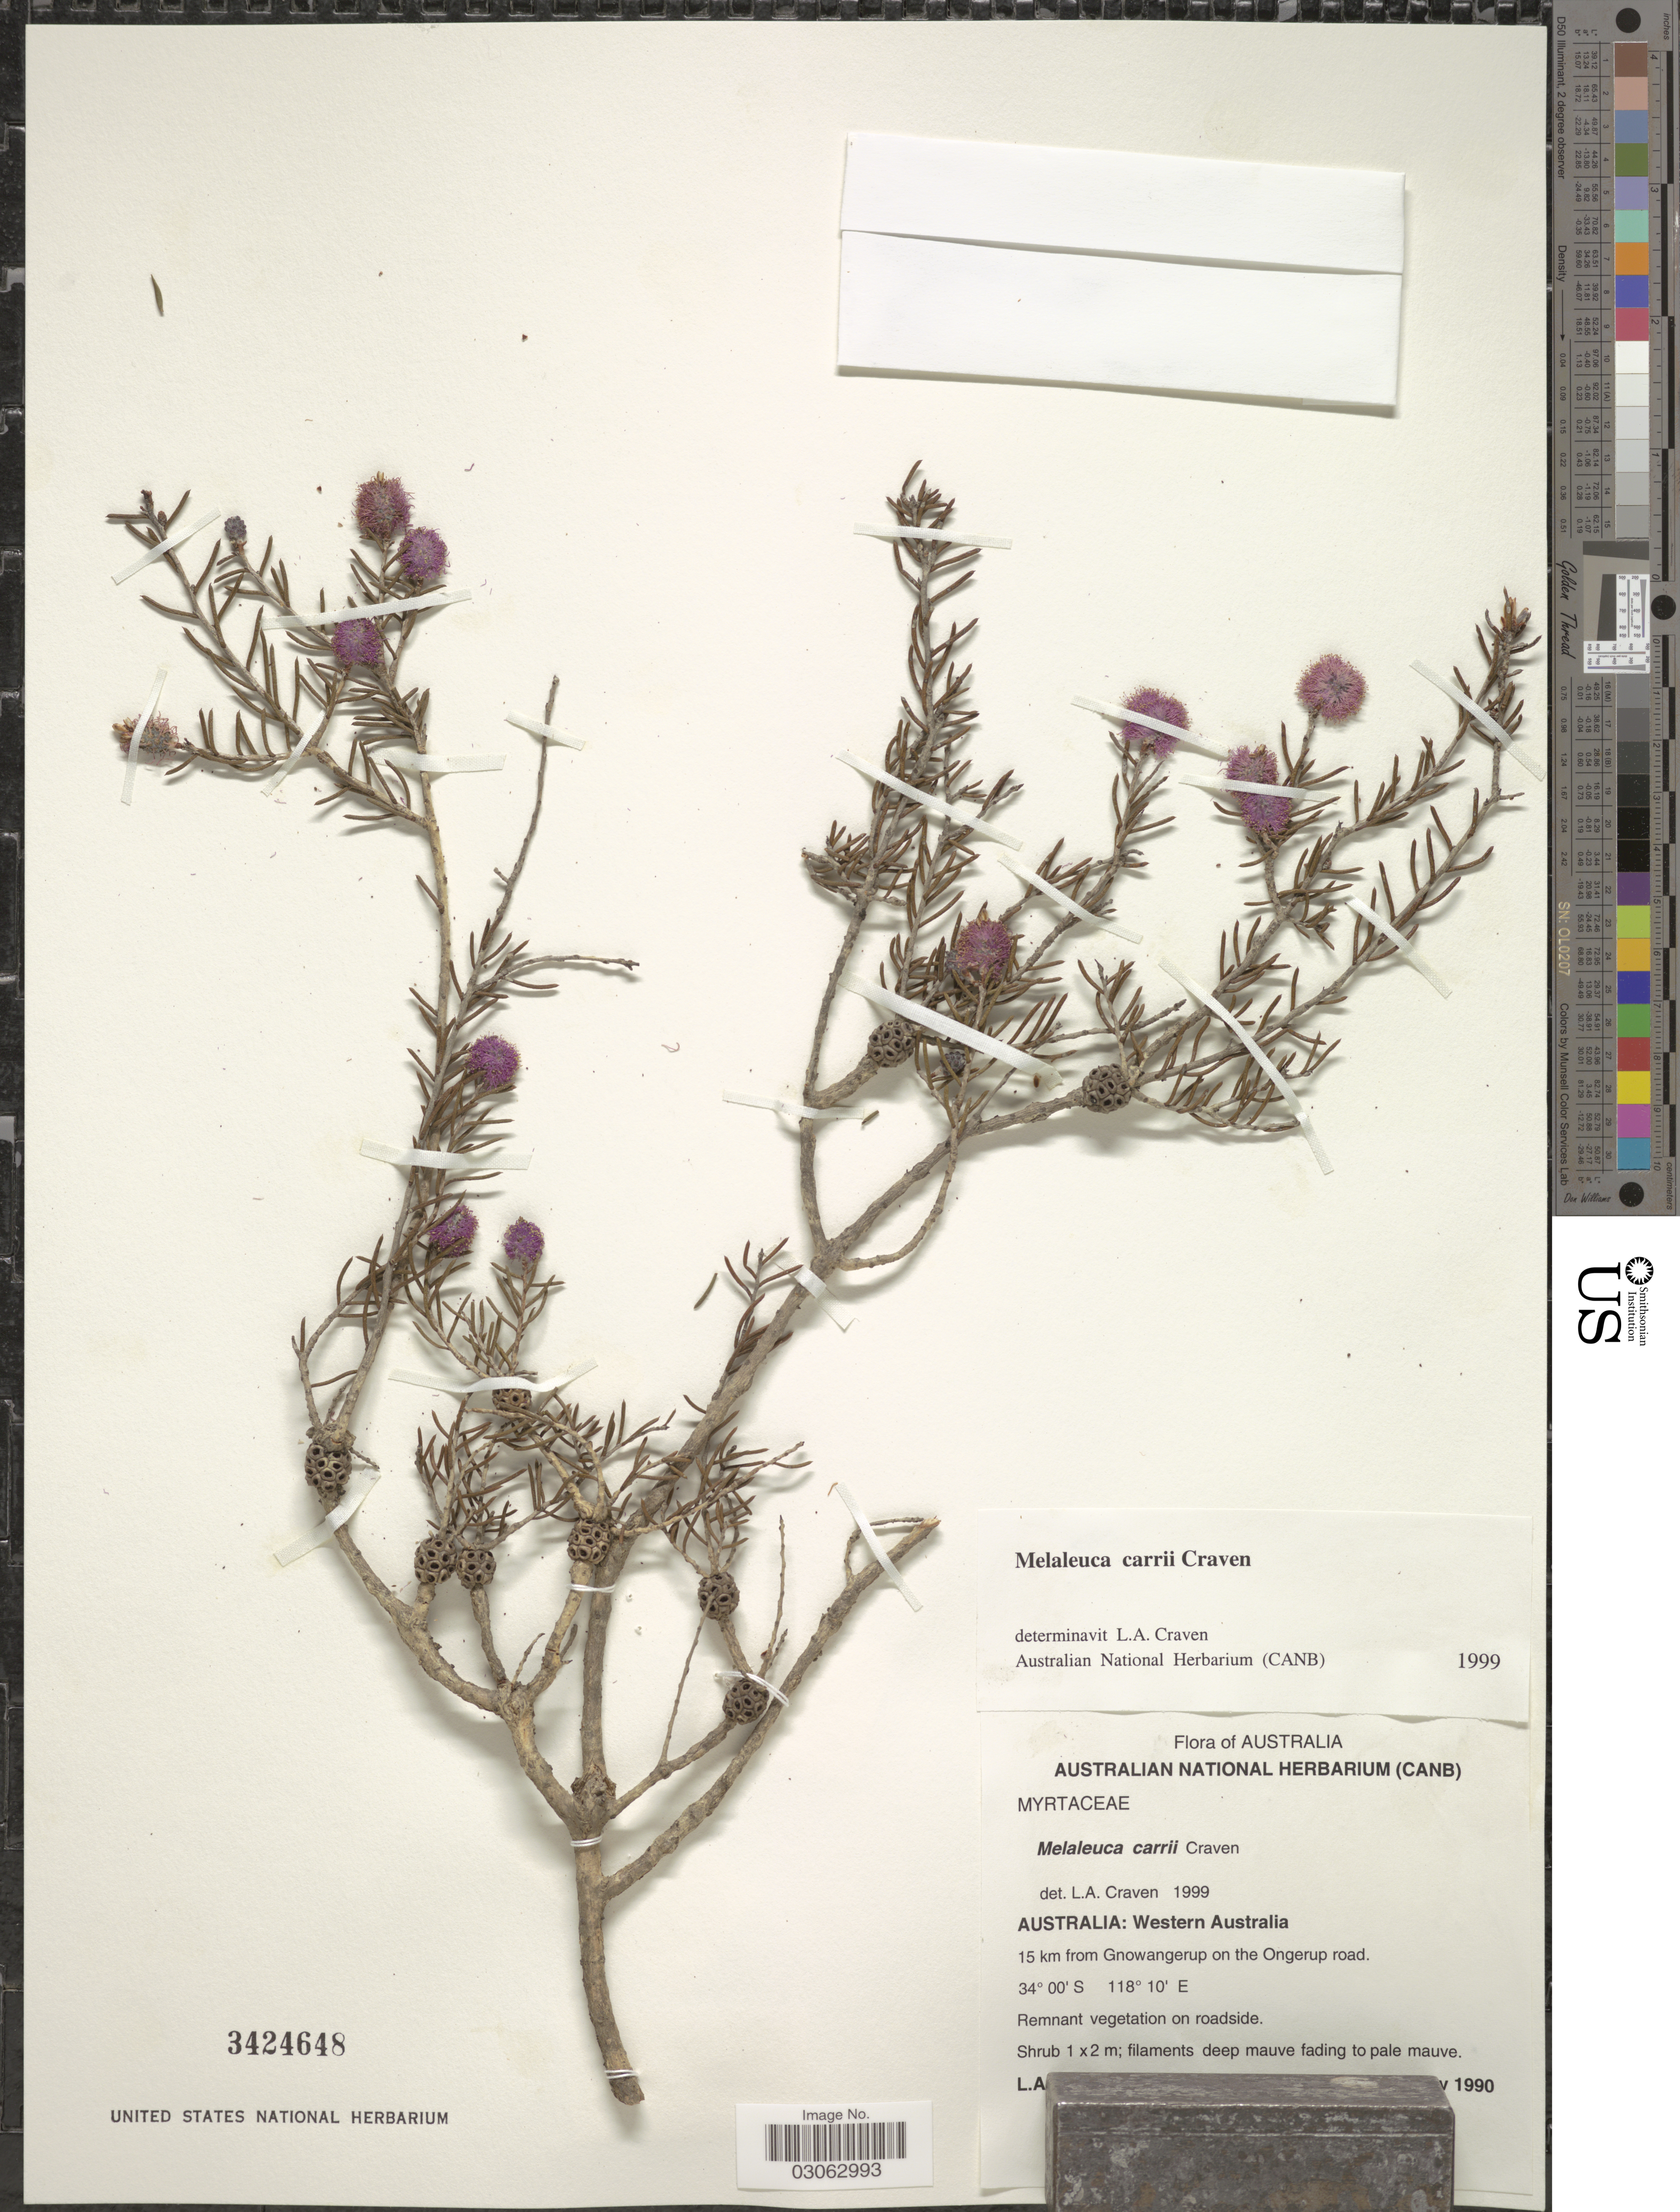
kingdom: Plantae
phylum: Tracheophyta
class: Magnoliopsida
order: Myrtales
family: Myrtaceae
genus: Melaleuca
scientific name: Melaleuca carrii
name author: Craven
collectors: L. A. Craven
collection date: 1990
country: Australia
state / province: Western Australia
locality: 15 km from Gnowangerup on the Ongerup road.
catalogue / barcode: US 3424648